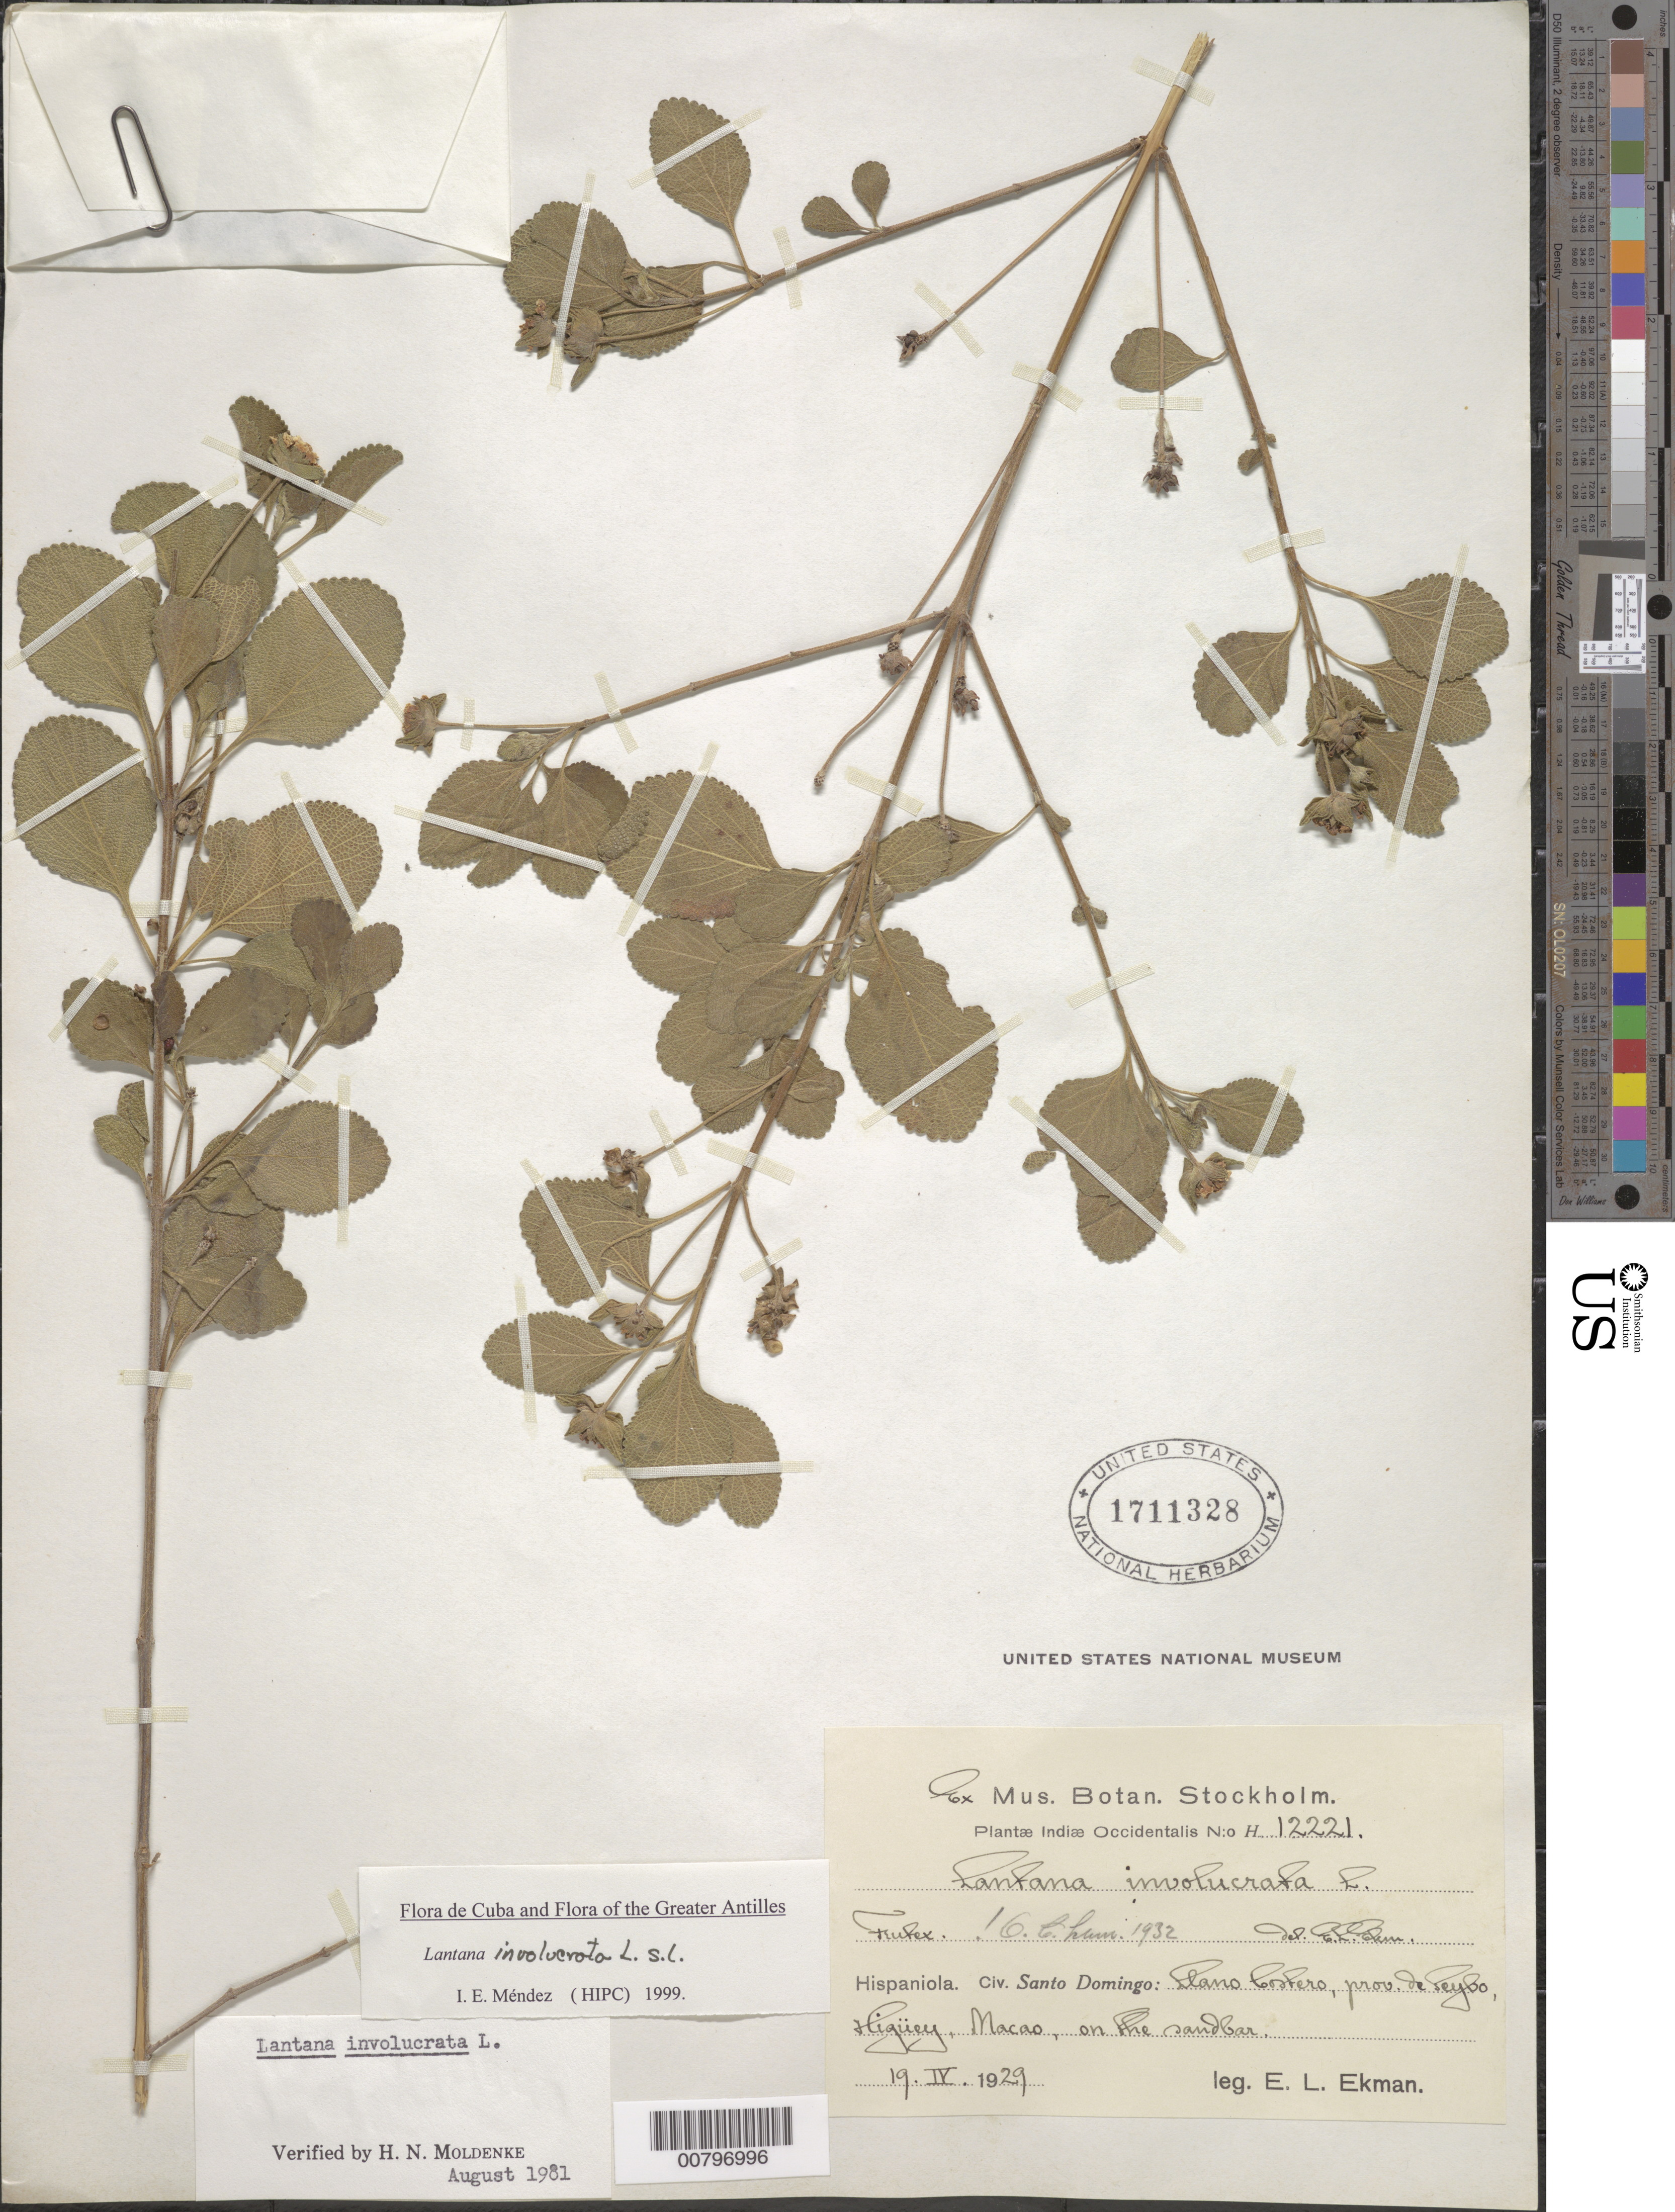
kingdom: Plantae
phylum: Tracheophyta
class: Magnoliopsida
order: Lamiales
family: Verbenaceae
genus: Lantana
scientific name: Lantana involucrata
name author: L.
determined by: Méndez, Isidro E., (HIPC)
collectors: E. L. Ekman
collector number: H 12221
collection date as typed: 19 Apr 1929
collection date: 1929-04-19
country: Dominican Republic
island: Hispaniola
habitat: On sandbar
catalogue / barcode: US 1711328